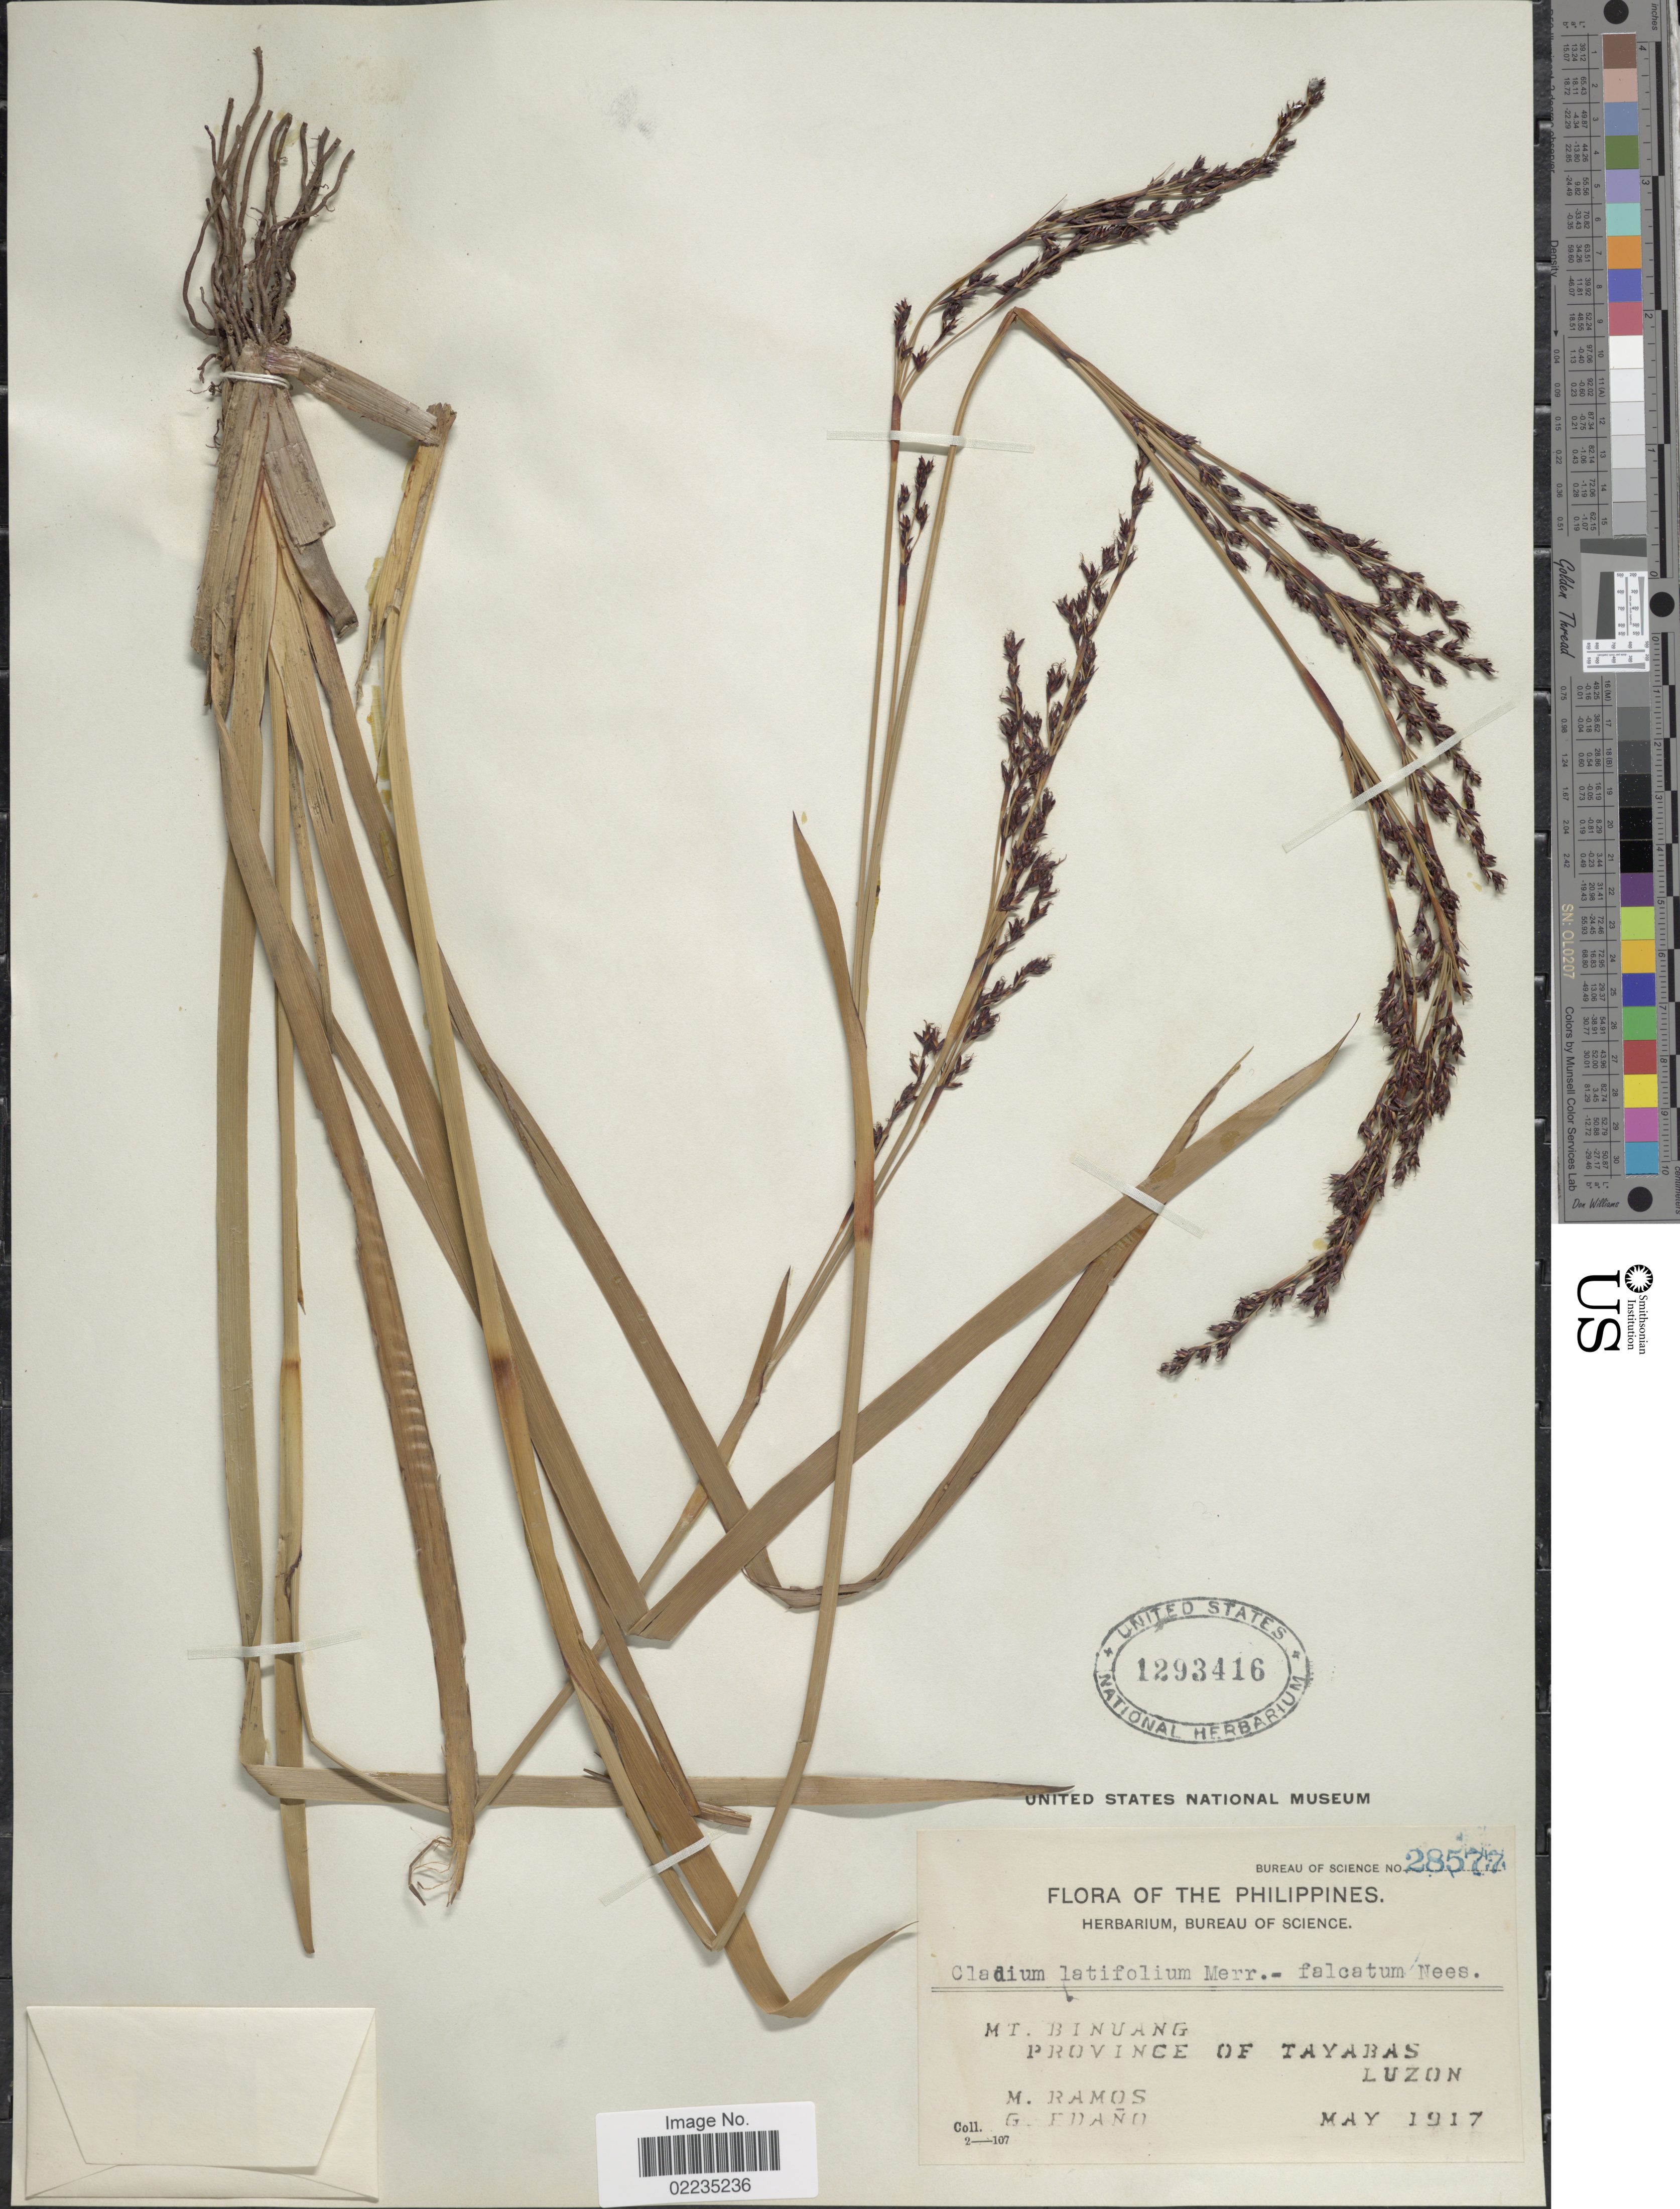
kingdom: Plantae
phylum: Tracheophyta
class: Liliopsida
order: Poales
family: Cyperaceae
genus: Machaerina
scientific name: Machaerina falcata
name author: (Nees) T. Koyama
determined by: Kern, J. H.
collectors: M. Ramos & G. Edaño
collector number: Bureau of Science 28577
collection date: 1917-05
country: Philippines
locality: Mt. Binuang, Province of Tayabas, Luzon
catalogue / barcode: US 1293416